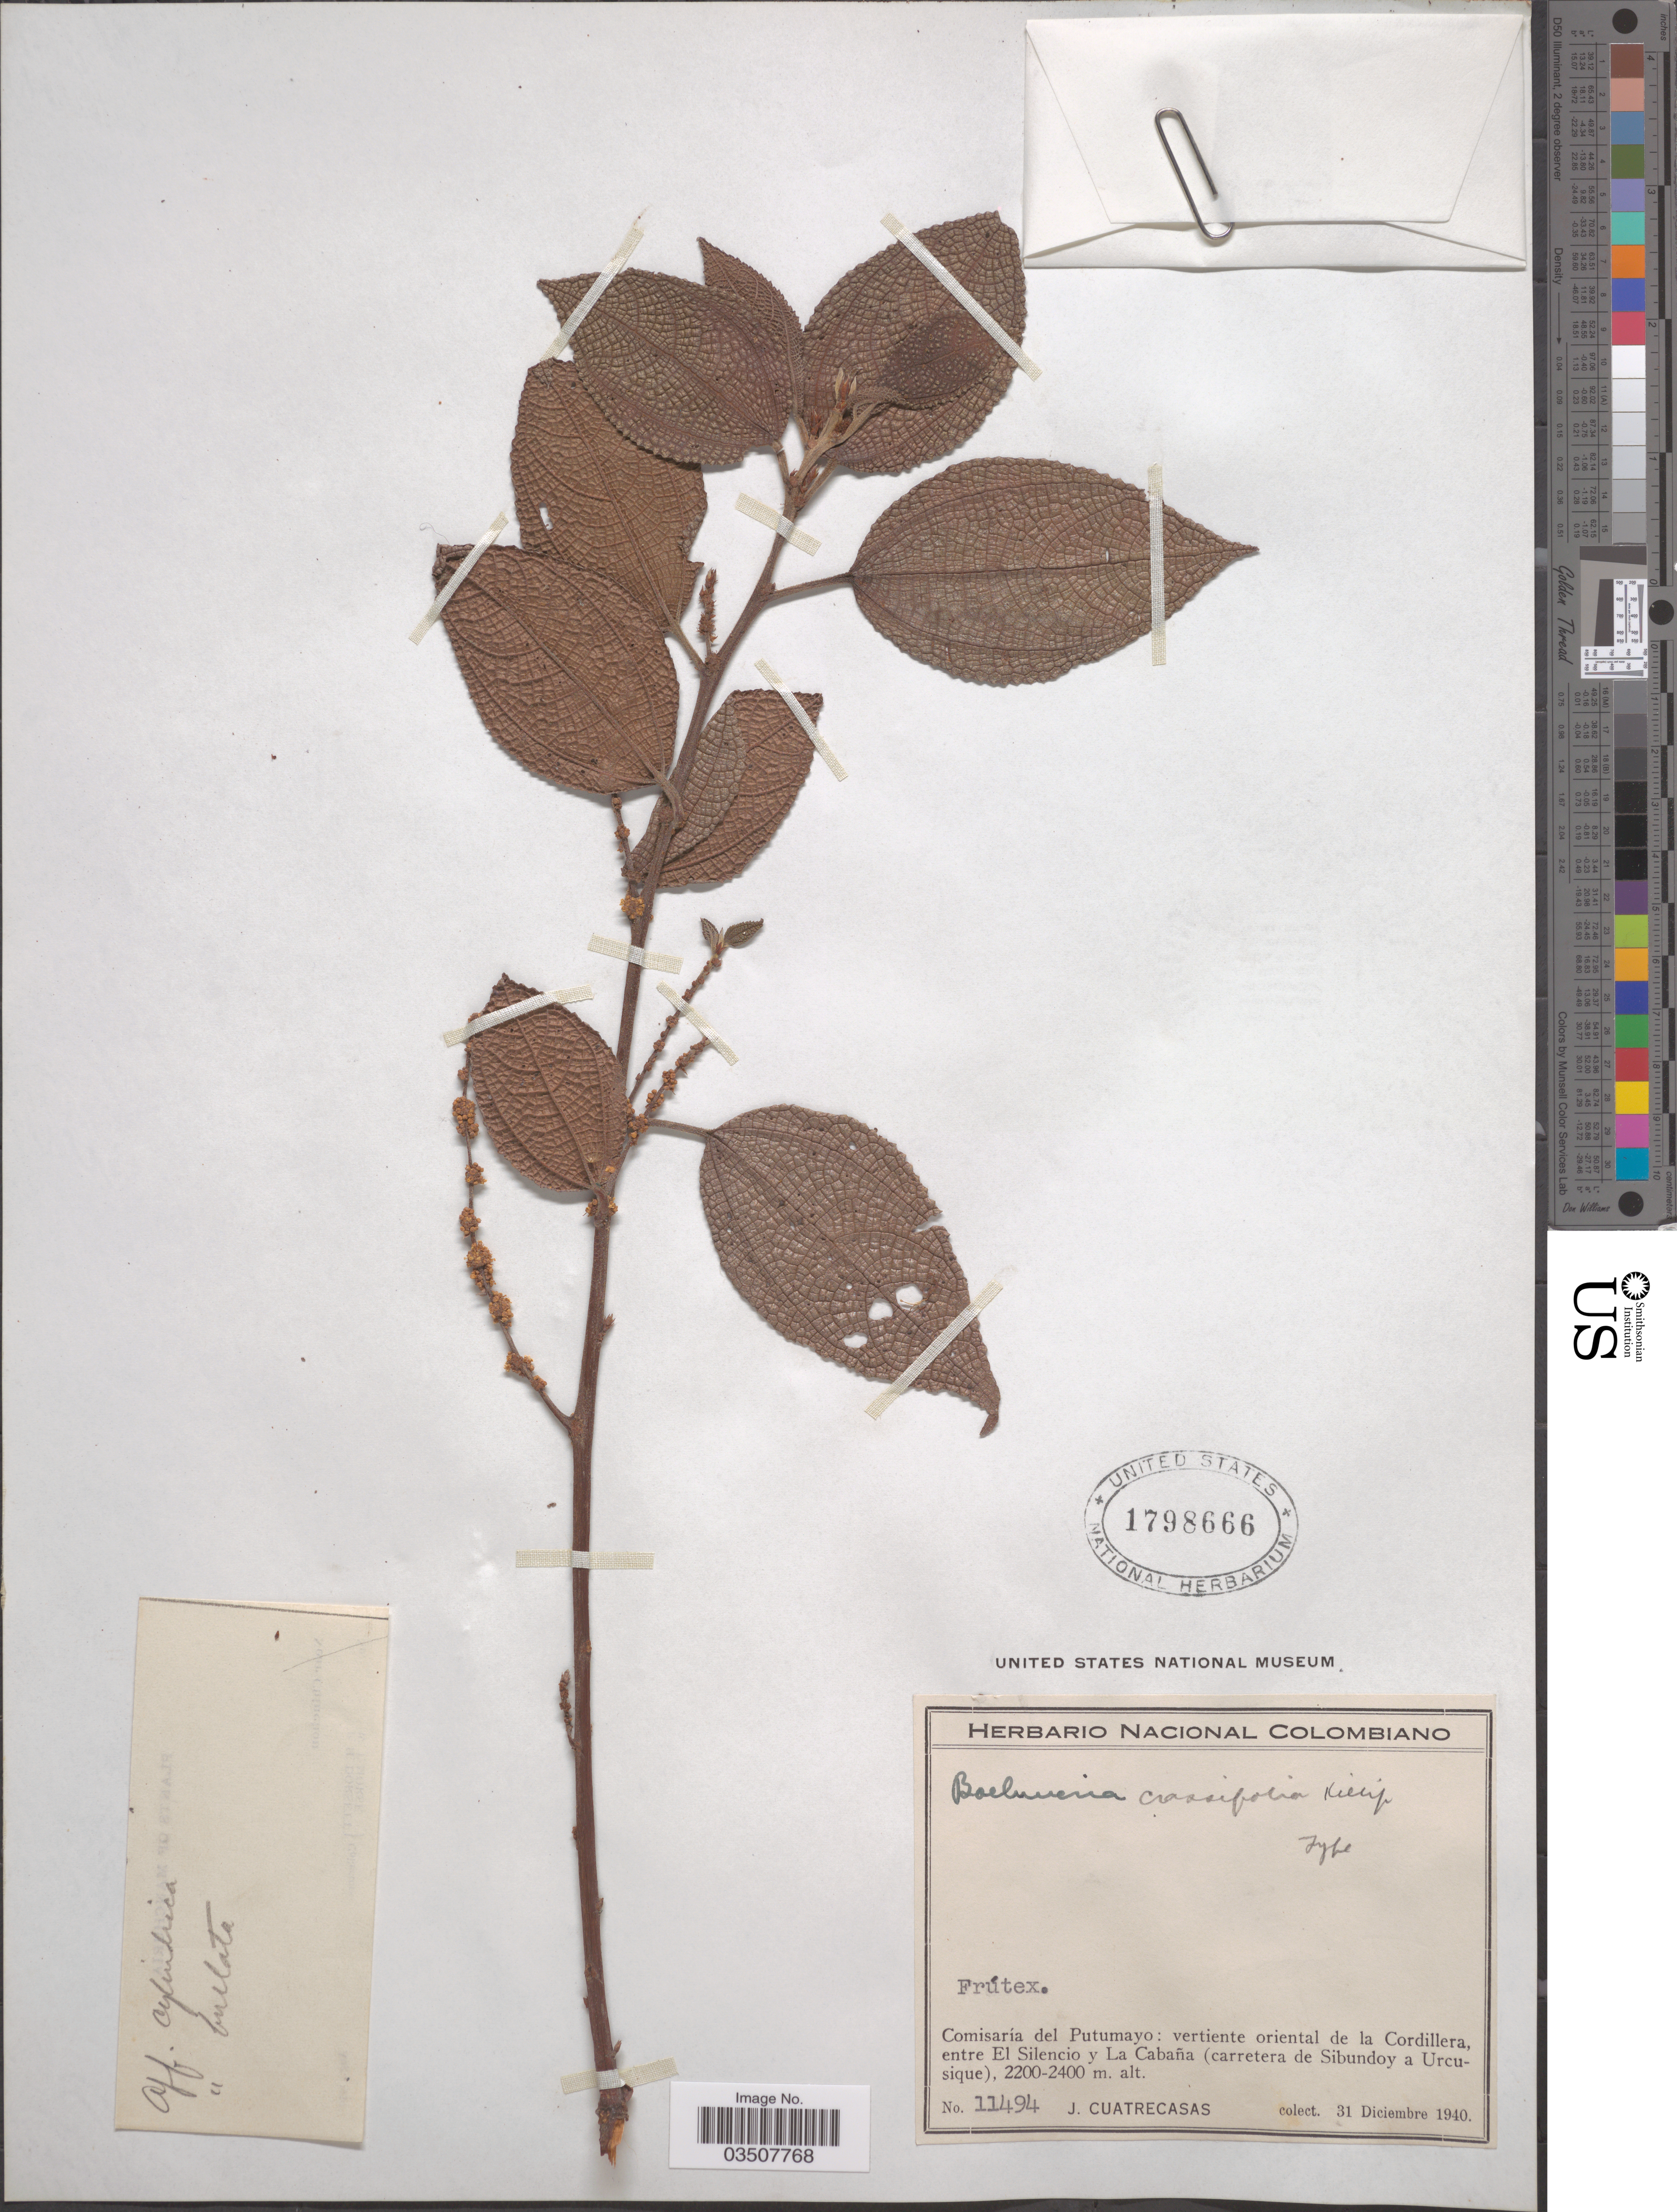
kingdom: Plantae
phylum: Tracheophyta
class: Magnoliopsida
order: Rosales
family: Urticaceae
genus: Boehmeria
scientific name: Boehmeria sp.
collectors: J. Cuatrecasas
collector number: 11494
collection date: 1940-12-31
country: Colombia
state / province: Putumayo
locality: Comisaría del Putumayo: vertiente oriental de la Cordillera, entre El Silencio y La Cabaña (carretera de Sibundoy a Urcusique).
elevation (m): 2200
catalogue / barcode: US 1798666